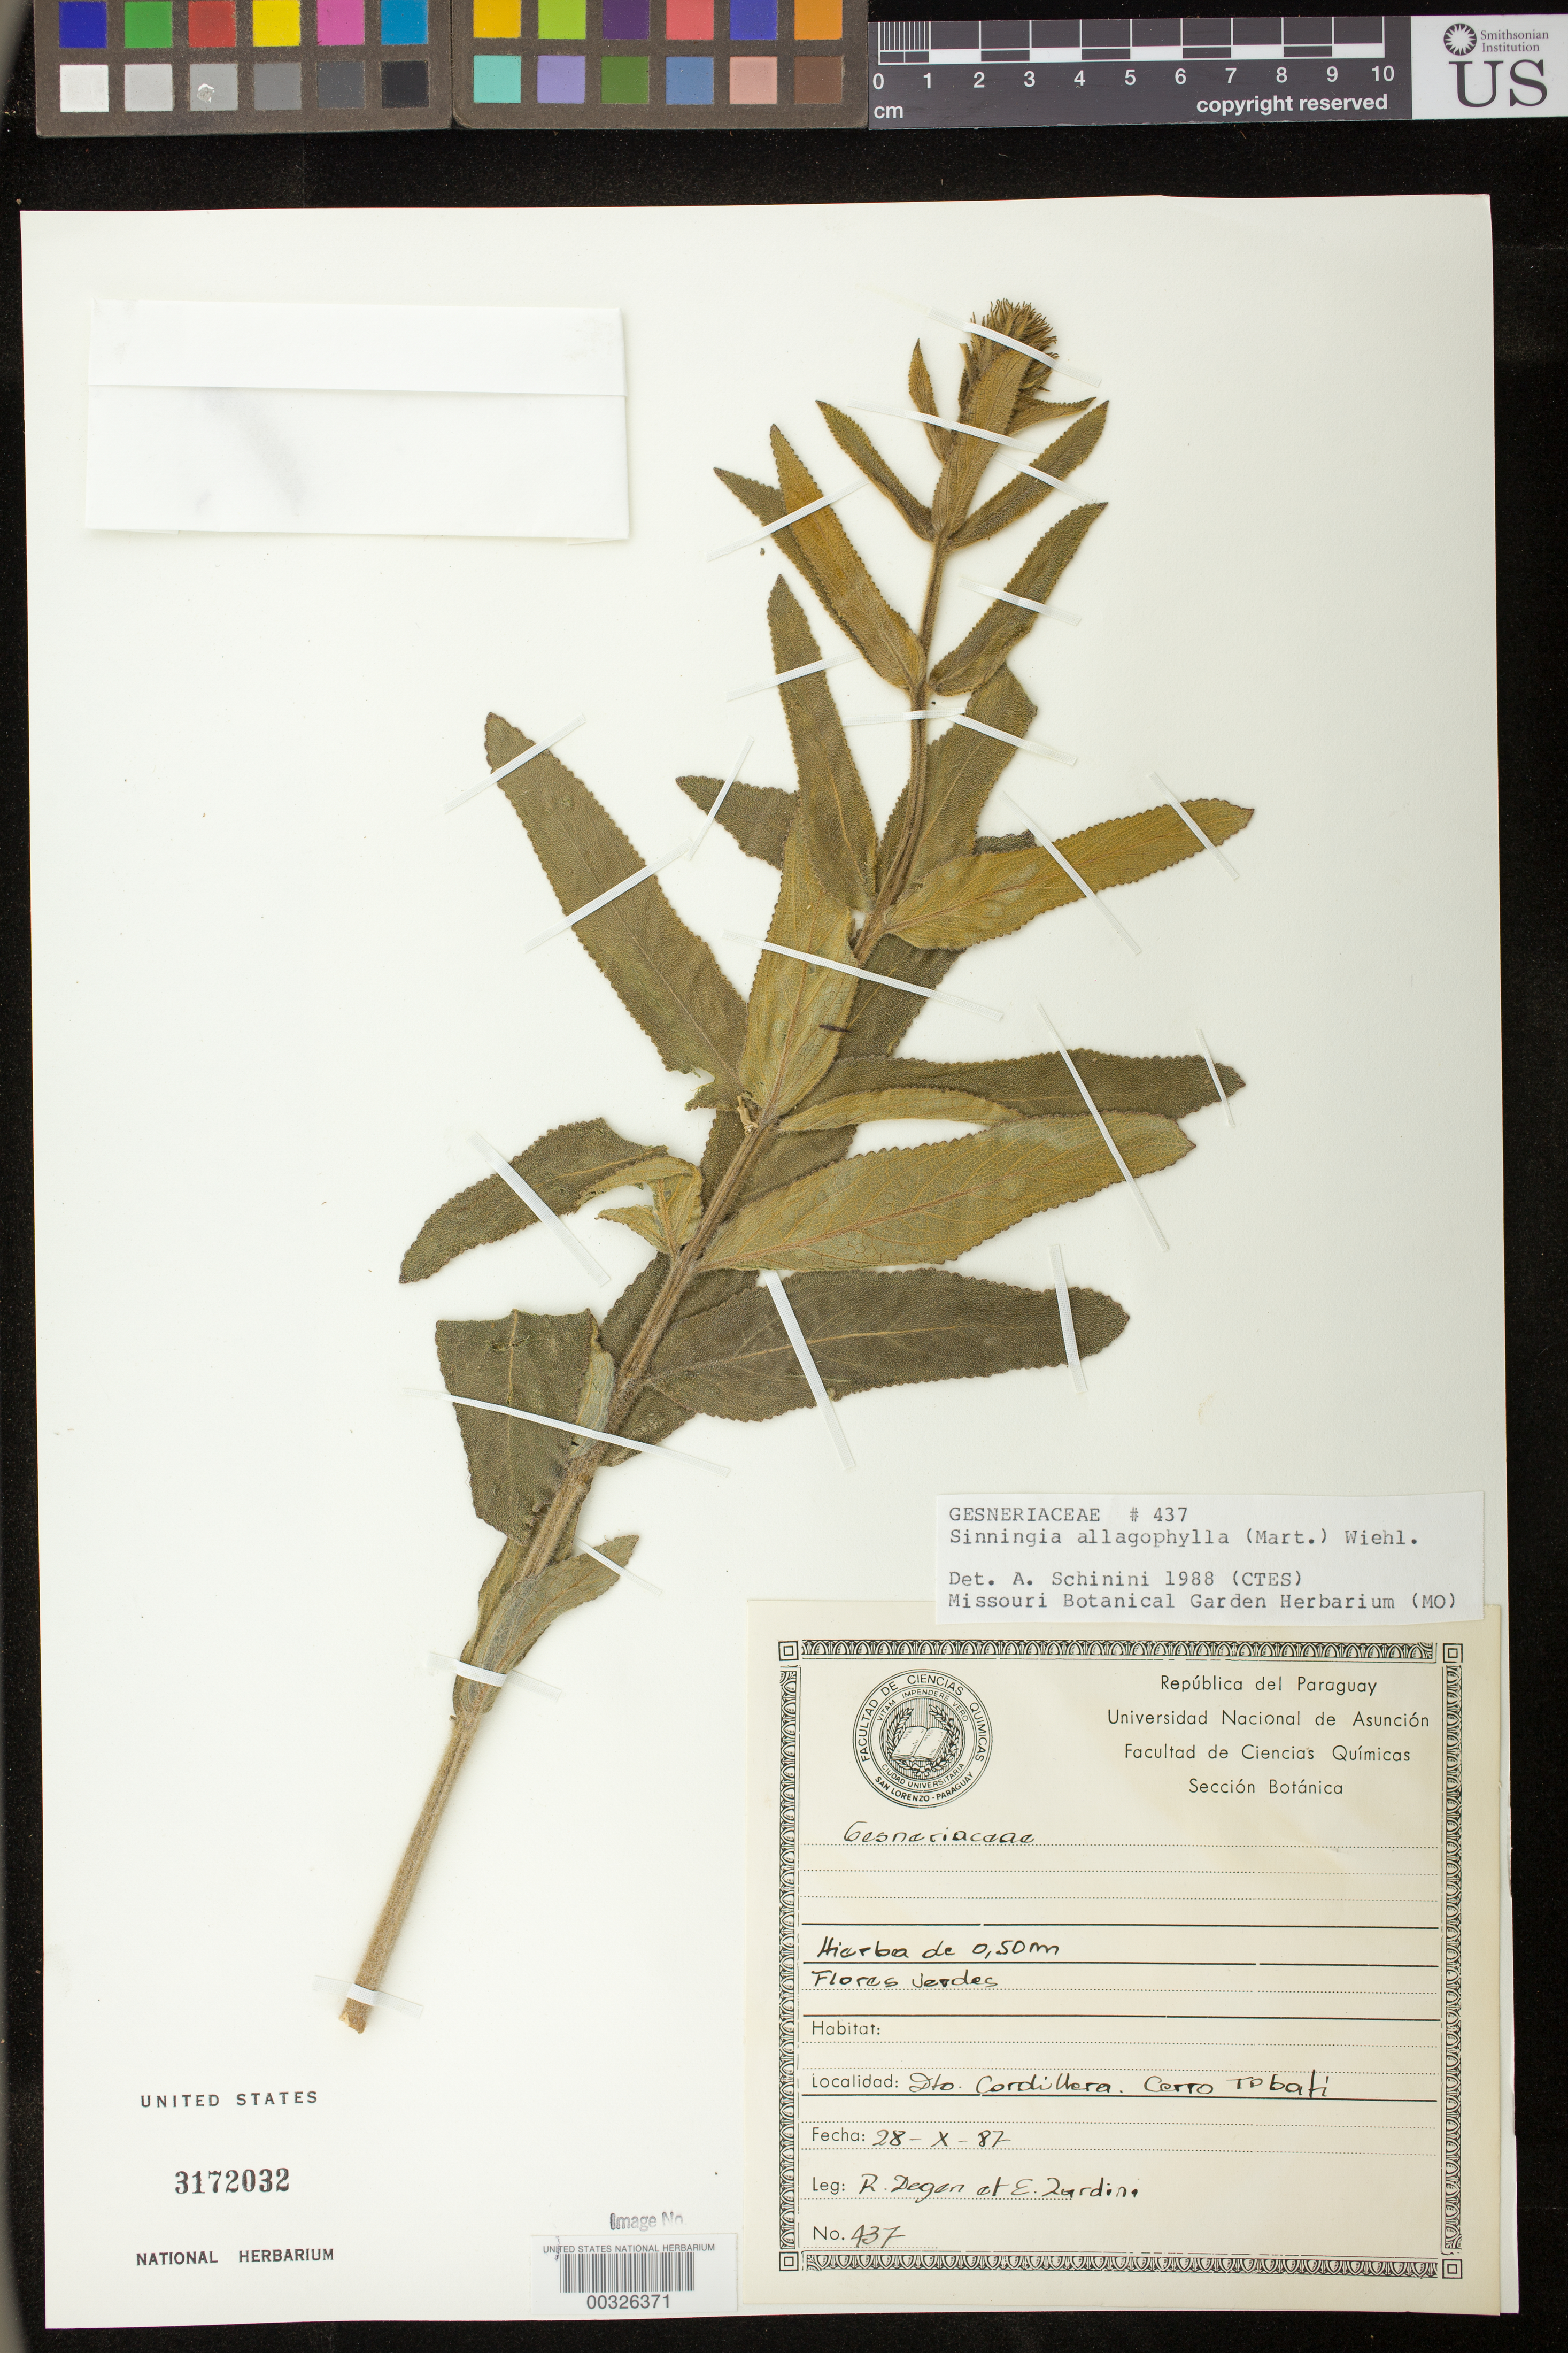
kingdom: Plantae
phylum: Tracheophyta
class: Magnoliopsida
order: Lamiales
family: Gesneriaceae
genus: Sinningia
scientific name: Sinningia allagophylla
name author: (Mart.) Wiehler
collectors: R. Degen & E. M. Zardini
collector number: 437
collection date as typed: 28 Oct 1987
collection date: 1987-10-28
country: Paraguay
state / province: Cordillera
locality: Cerro Tobati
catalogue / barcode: US 3172032